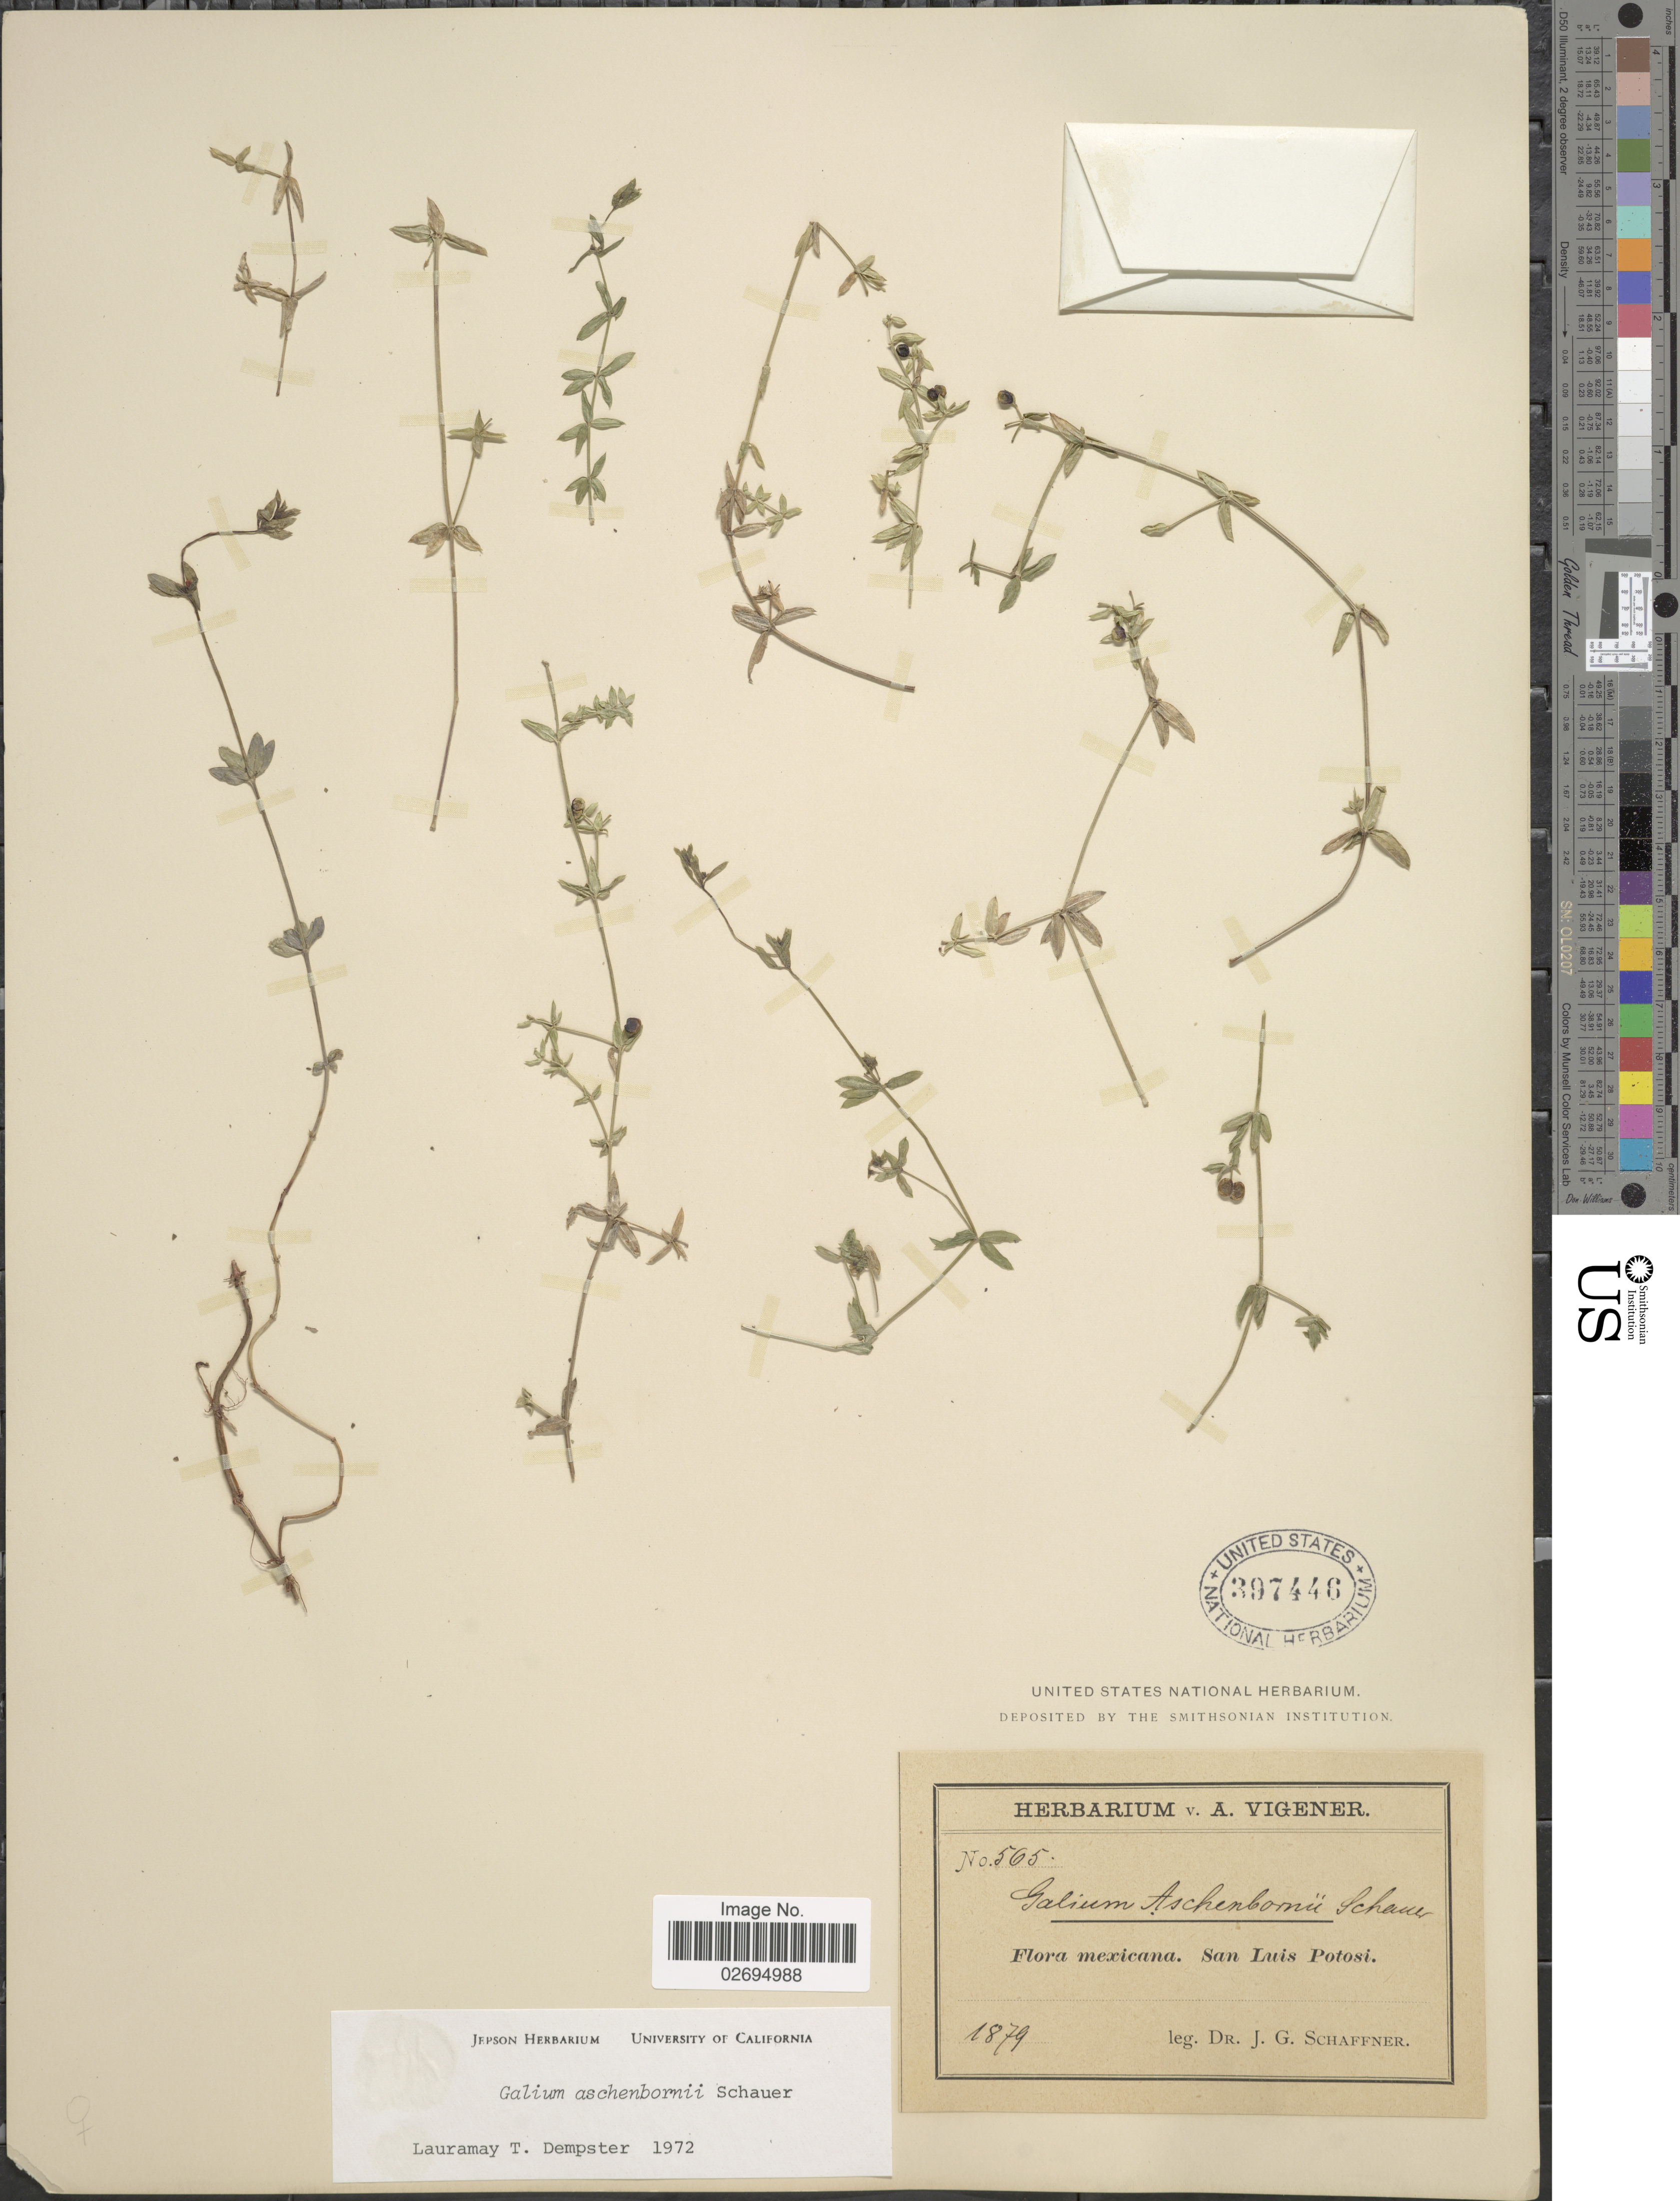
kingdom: Plantae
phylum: Tracheophyta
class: Magnoliopsida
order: Gentianales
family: Rubiaceae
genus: Galium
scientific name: Galium aschenbornii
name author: Schauer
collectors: J. G. Schaffner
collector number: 565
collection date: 1879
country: Mexico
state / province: San Luis Potosí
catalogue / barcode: US 397446